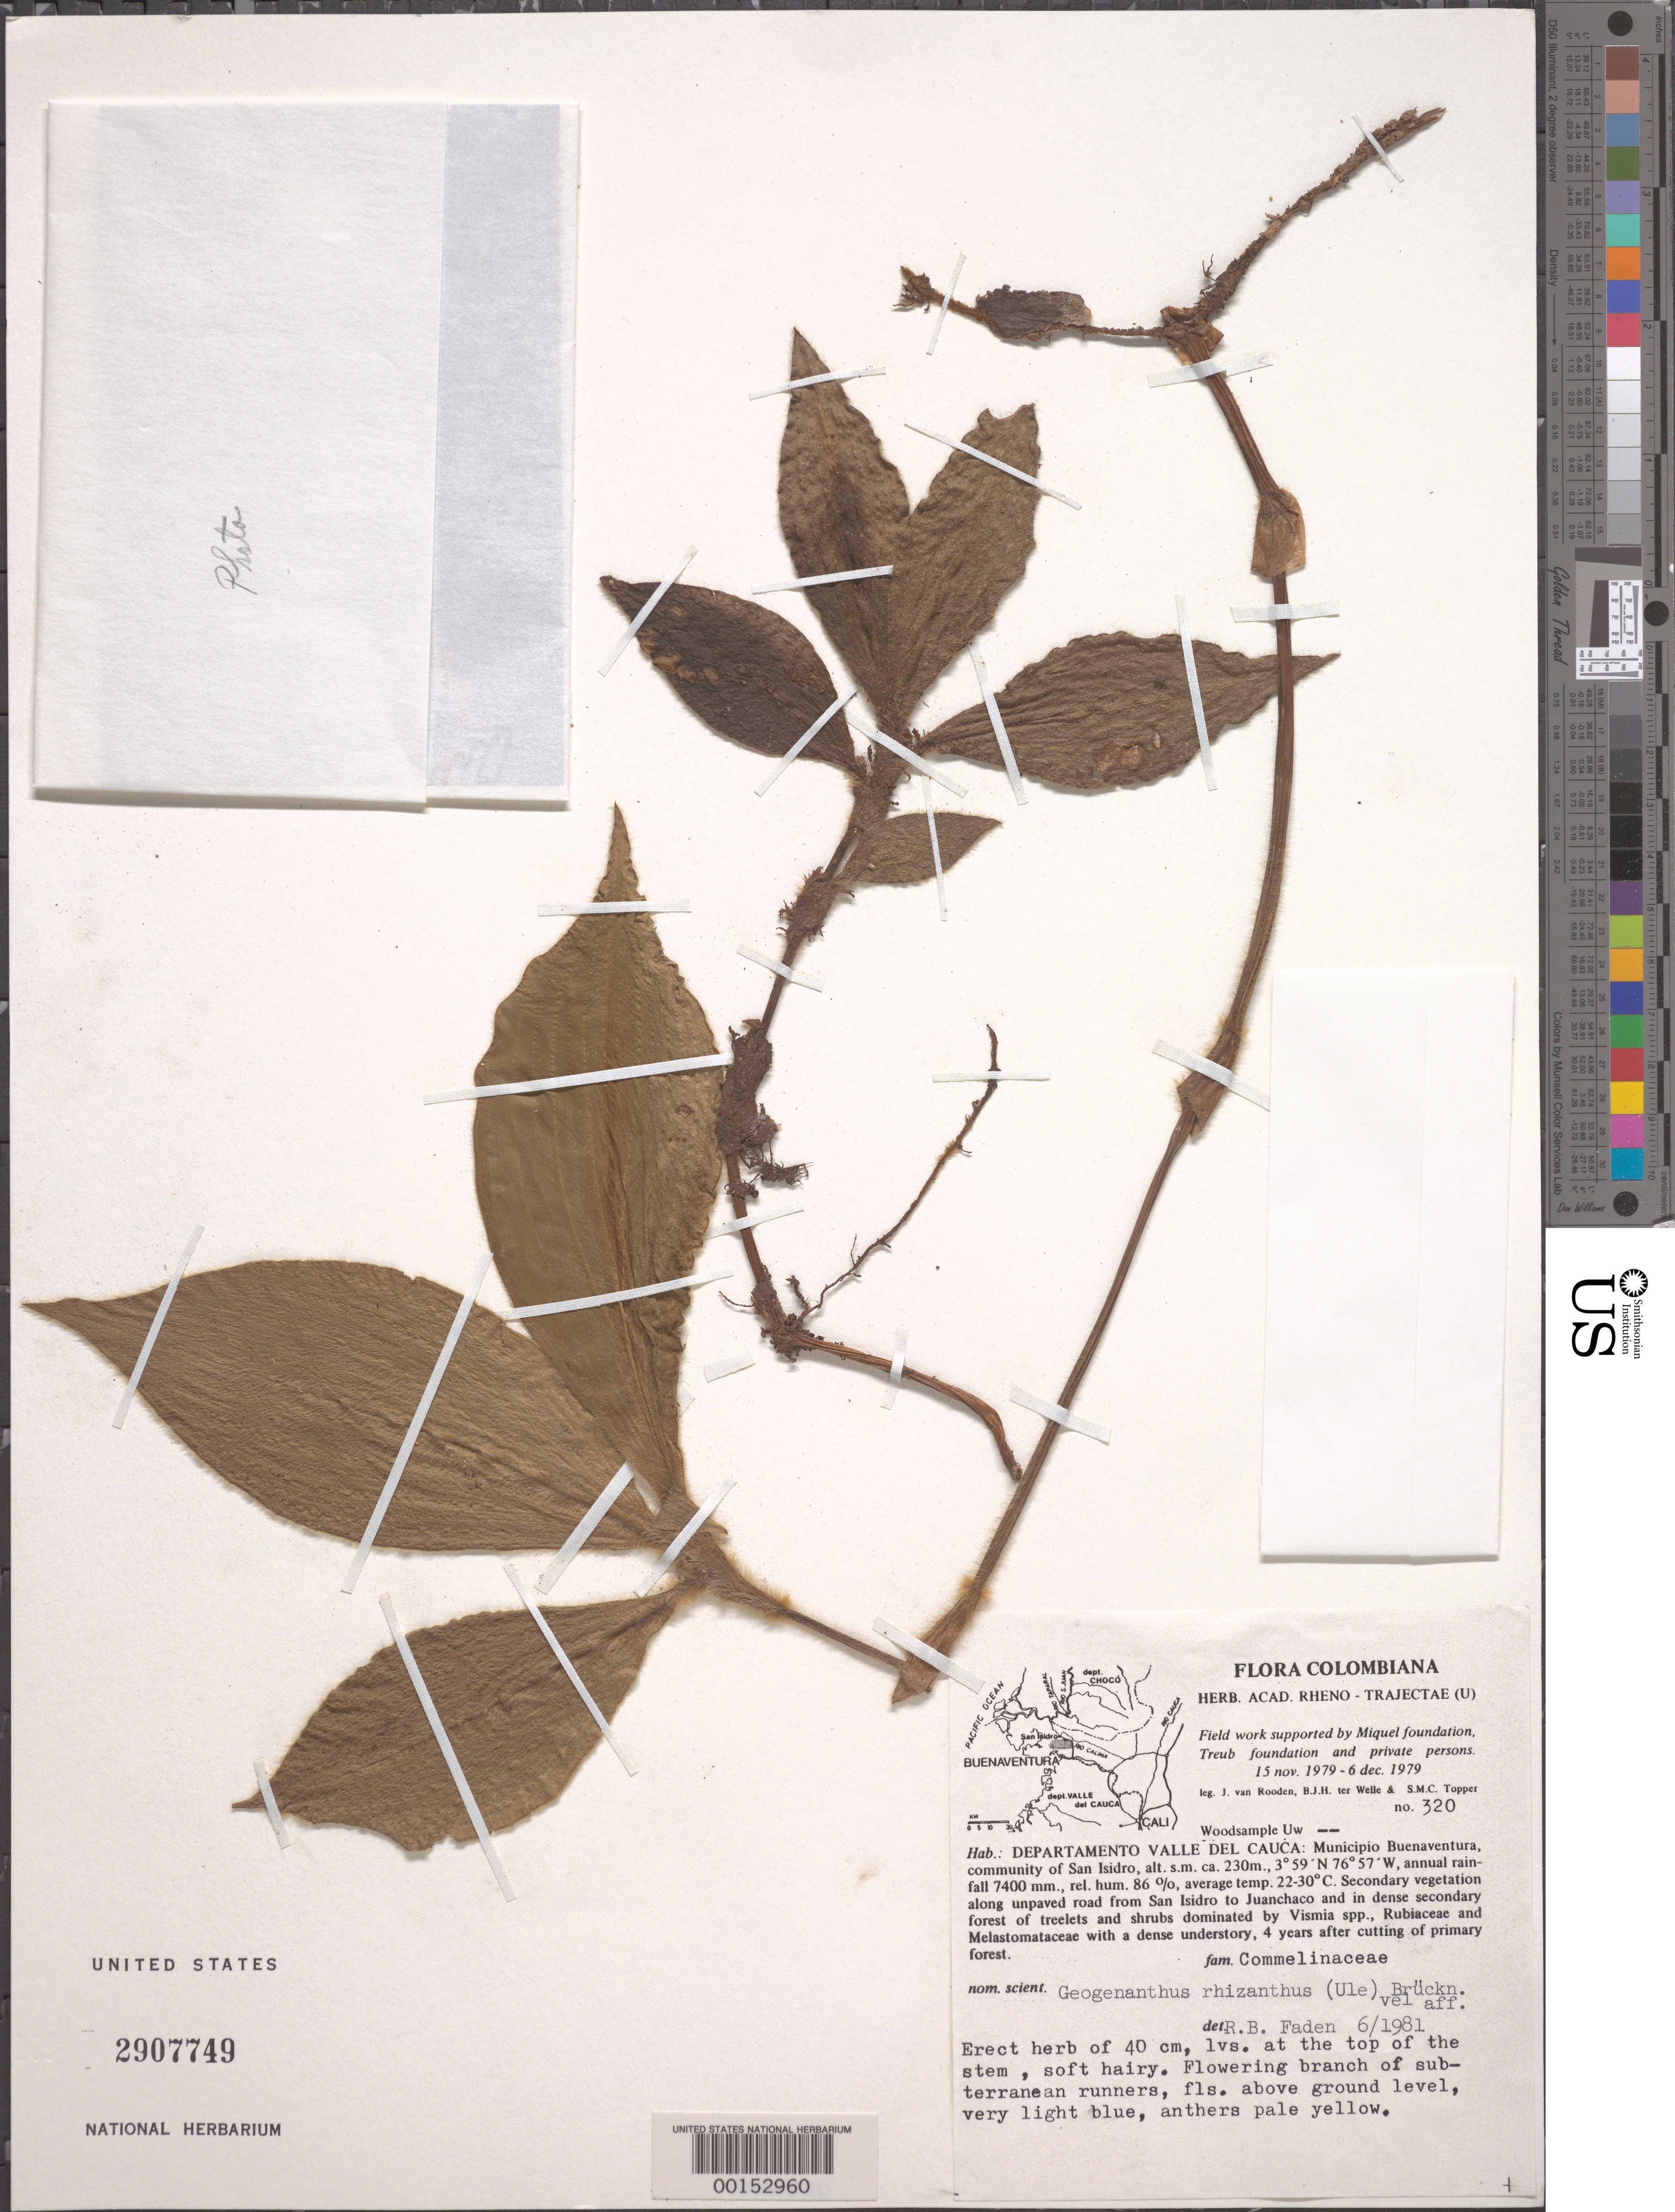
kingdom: Plantae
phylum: Tracheophyta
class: Liliopsida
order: Commelinales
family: Commelinaceae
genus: Geogenanthus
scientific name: Geogenanthus rhizanthus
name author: (Ule) G. Brückn.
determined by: Faden, Robert B., (US), Smithsonian Institution - National Museum of Natural History (UNITED STATES)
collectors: J. Van Rooden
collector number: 320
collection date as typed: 15 Nov 1979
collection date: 1979-11-15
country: Colombia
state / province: Valle del Cauca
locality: San Isidro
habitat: Roadside, dense secondary forest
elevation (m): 230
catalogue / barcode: US 2907749